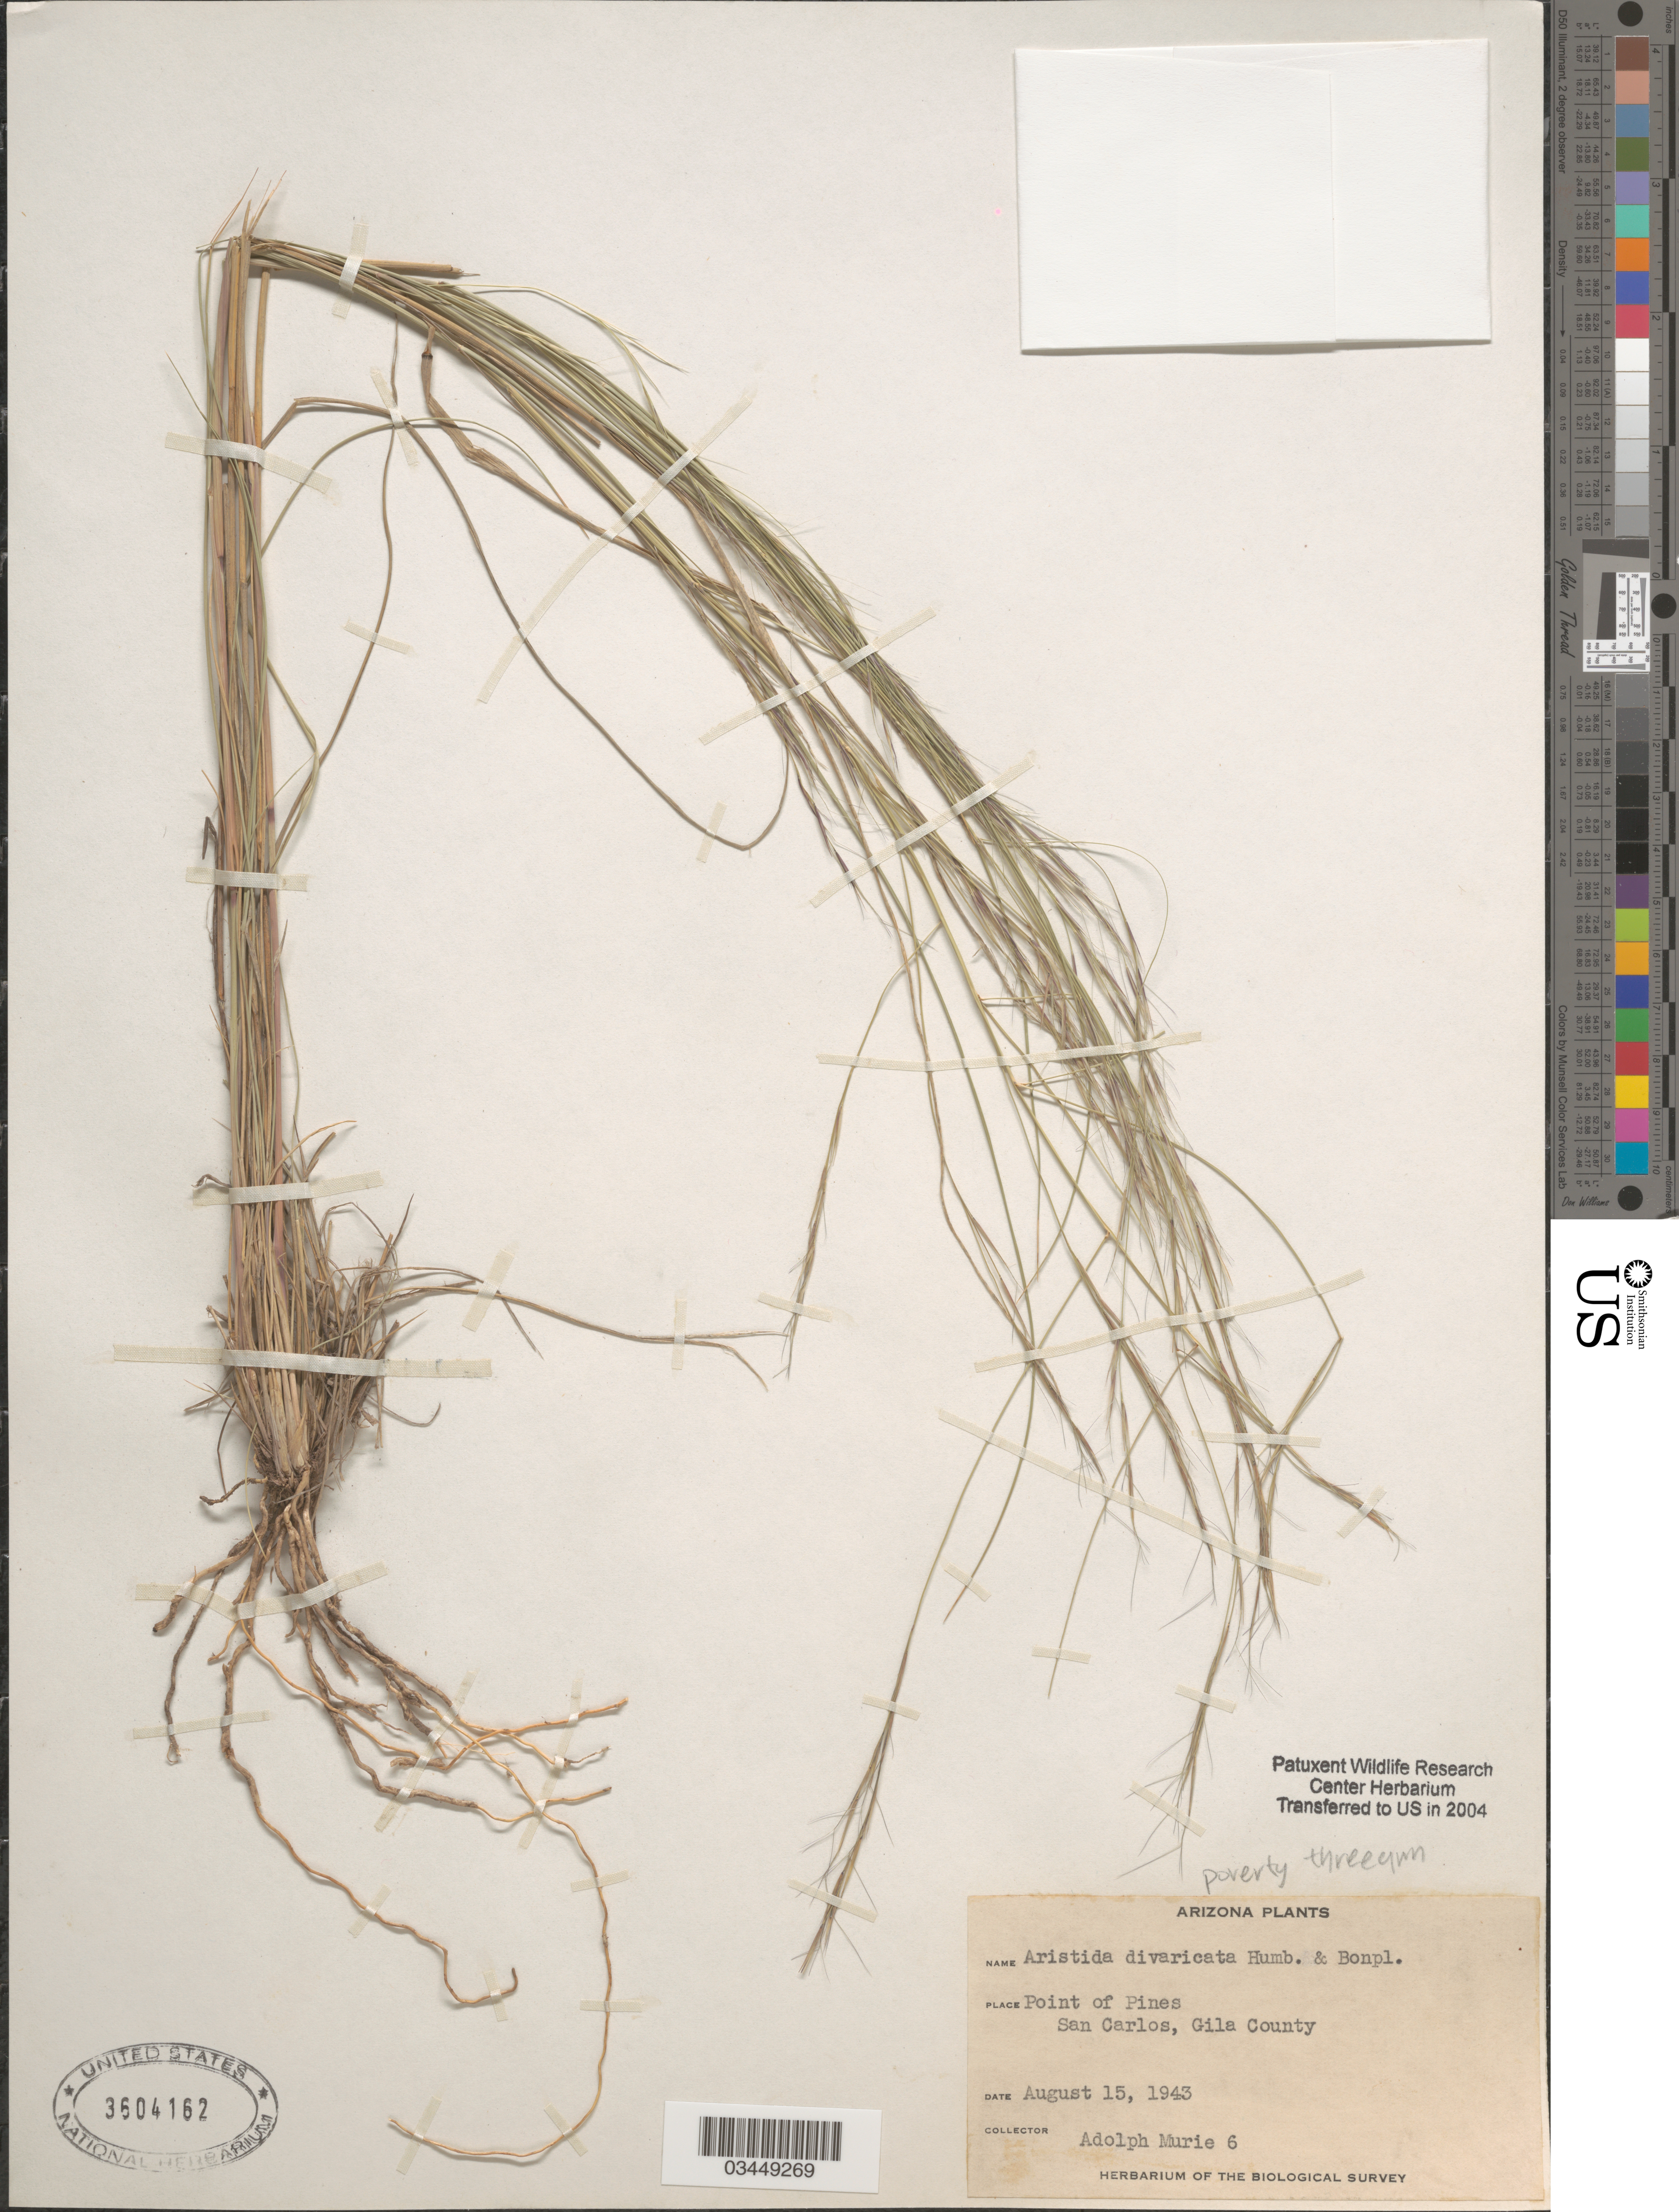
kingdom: Plantae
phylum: Tracheophyta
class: Liliopsida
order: Poales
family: Poaceae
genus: Aristida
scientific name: Aristida divaricata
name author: Humb. & Bonpl. ex Willd.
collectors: A. Murie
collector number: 6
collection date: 1943-08-15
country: United States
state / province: Arizona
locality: Point of Pines. San Carlos, Gila County. The Biological Survey.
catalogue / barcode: US 3604162